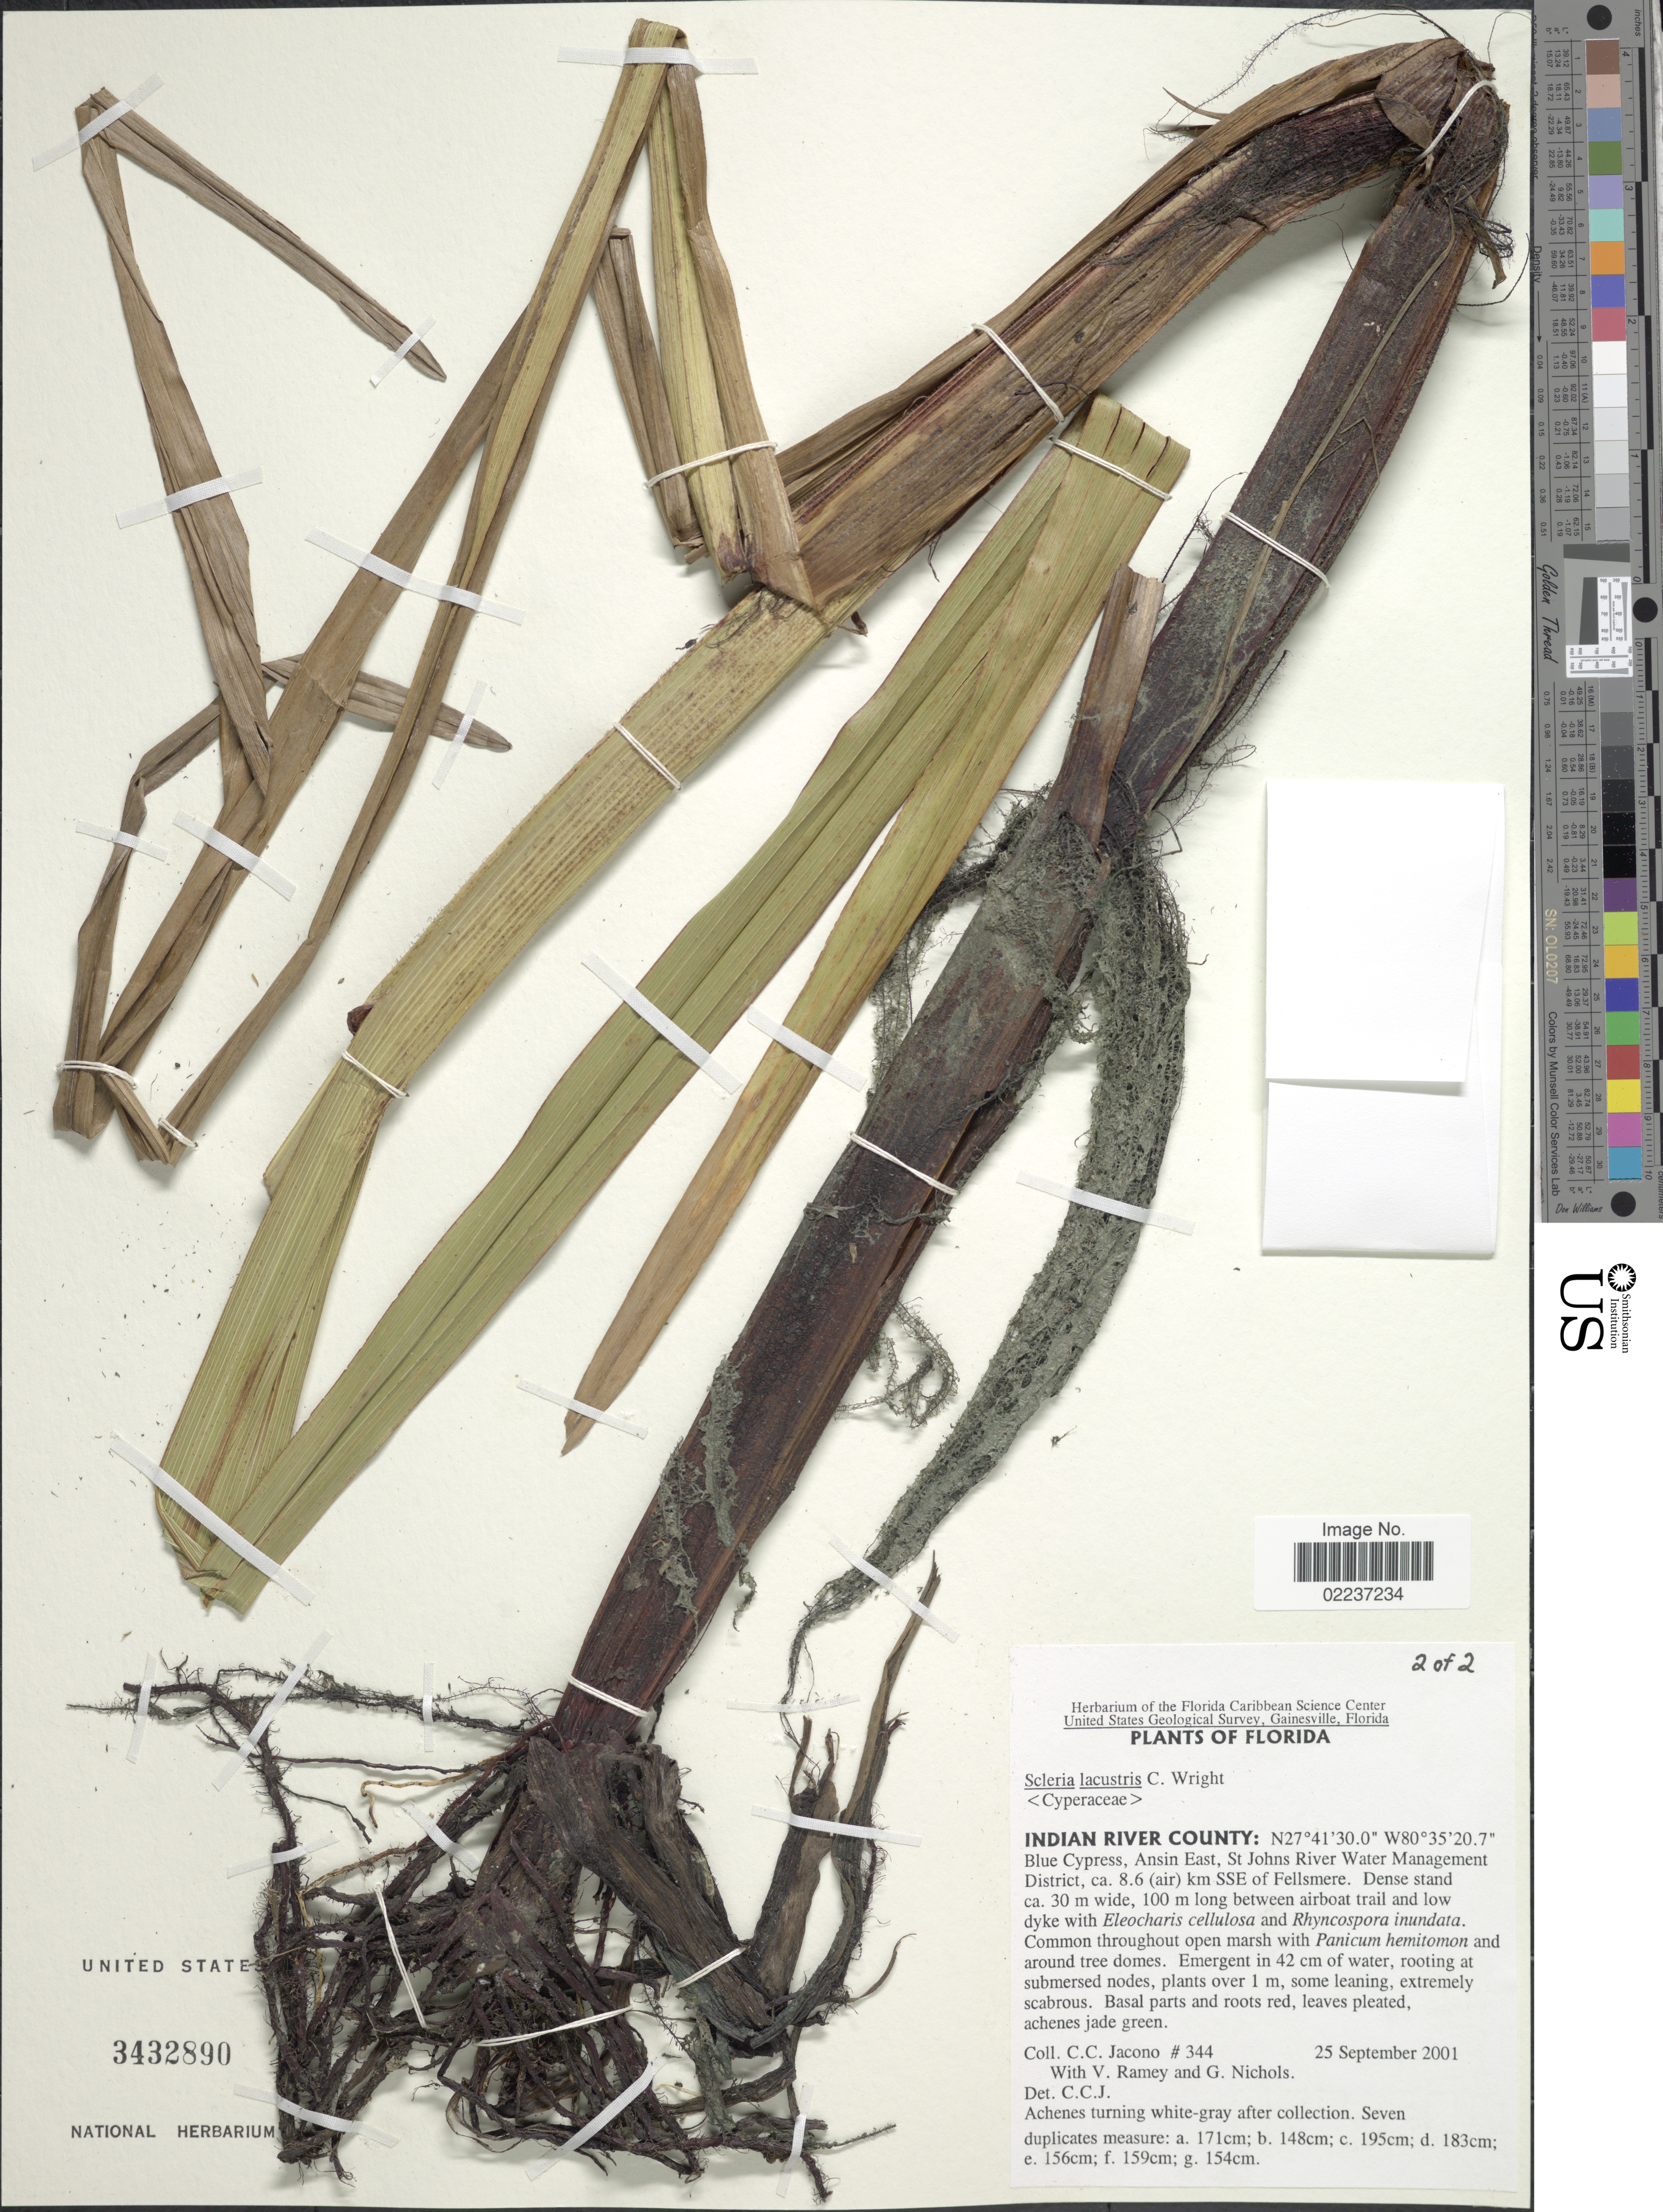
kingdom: Plantae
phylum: Tracheophyta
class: Liliopsida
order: Poales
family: Cyperaceae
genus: Scleria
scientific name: Scleria lacustris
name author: C. Wright in Sauvalle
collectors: C. Jacono, V. Ramey & G. Nichols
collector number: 344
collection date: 2001-09-25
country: United States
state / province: Florida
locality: Indian River County: Blue Cypress, Ansin East, St. Johns River Water Management District, ca. 8.6 (air) km SSE of Fellsmere. Dense stand ca. 30 m wide, 100 m long between airboat trail and low dyke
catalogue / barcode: US 3432890